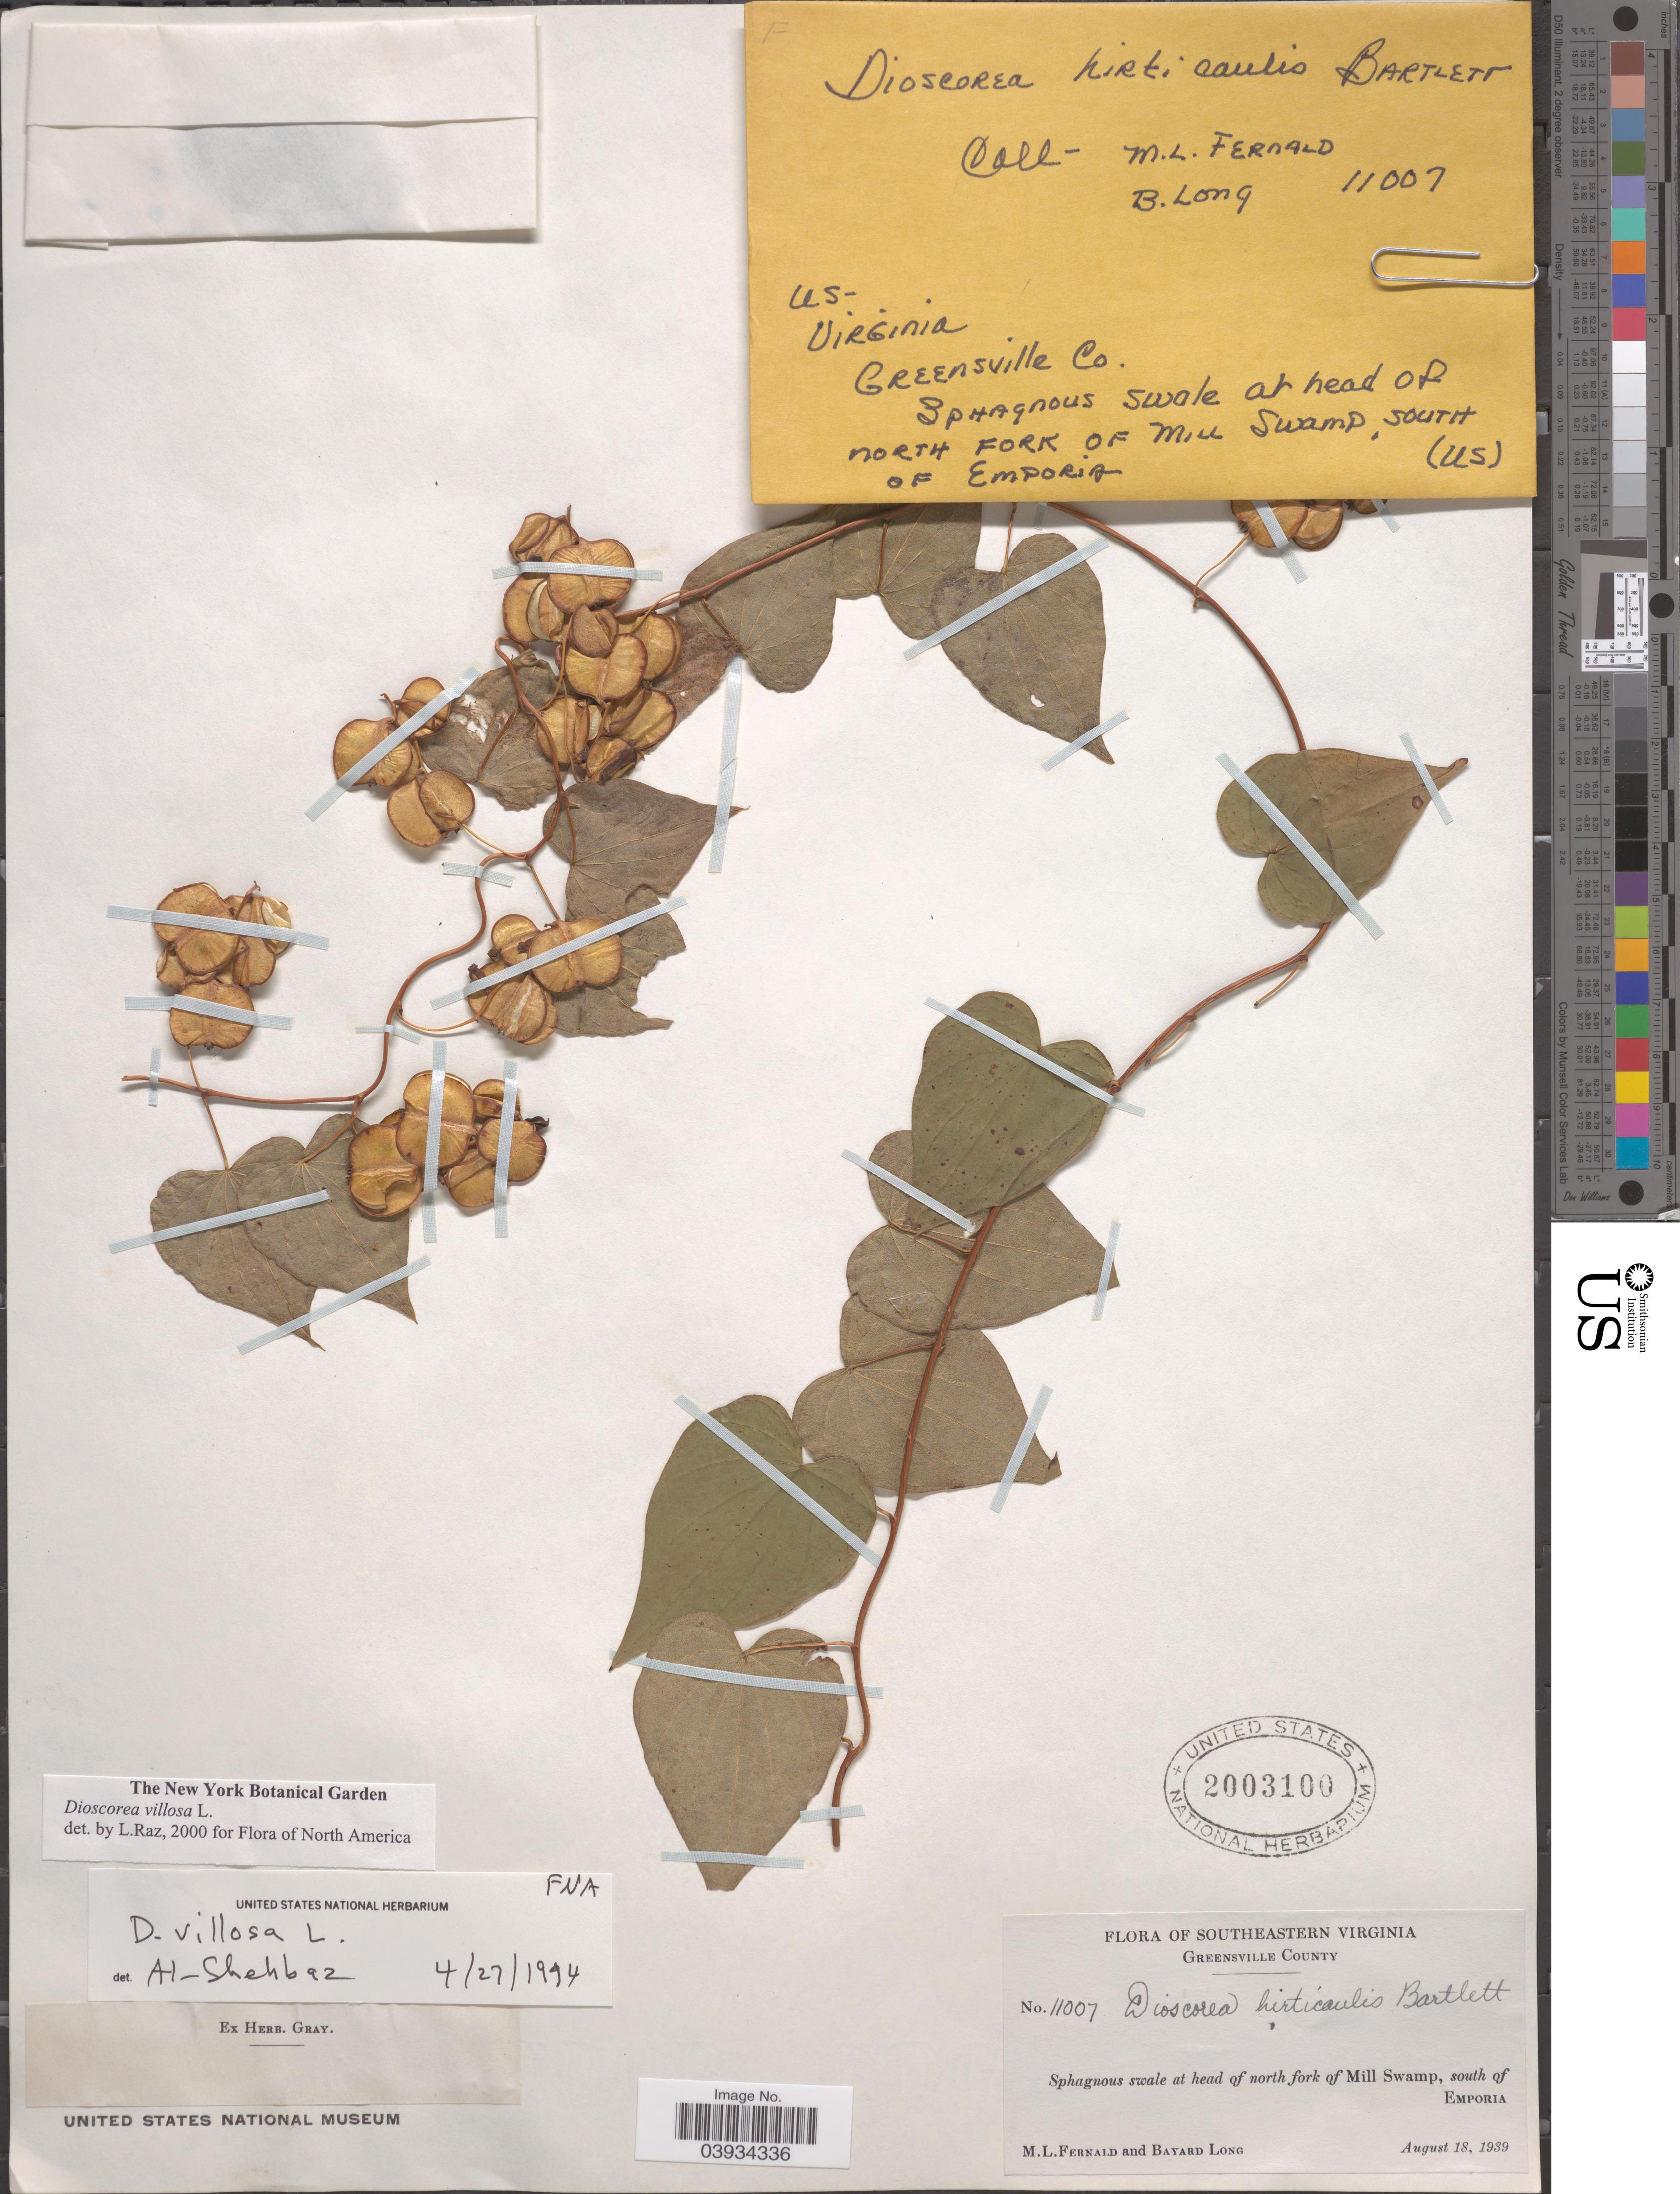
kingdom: Plantae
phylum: Tracheophyta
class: Liliopsida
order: Dioscoreales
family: Dioscoreaceae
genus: Dioscorea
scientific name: Dioscorea villosa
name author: L.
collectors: M. L. Fernald & B. Long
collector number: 11007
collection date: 1939-08-18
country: United States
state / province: Virginia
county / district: Greensville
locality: Southeastern Virginia. Greensville County. At head of north fork of Mill Swamp, south of Emporia.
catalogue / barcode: US 2003100